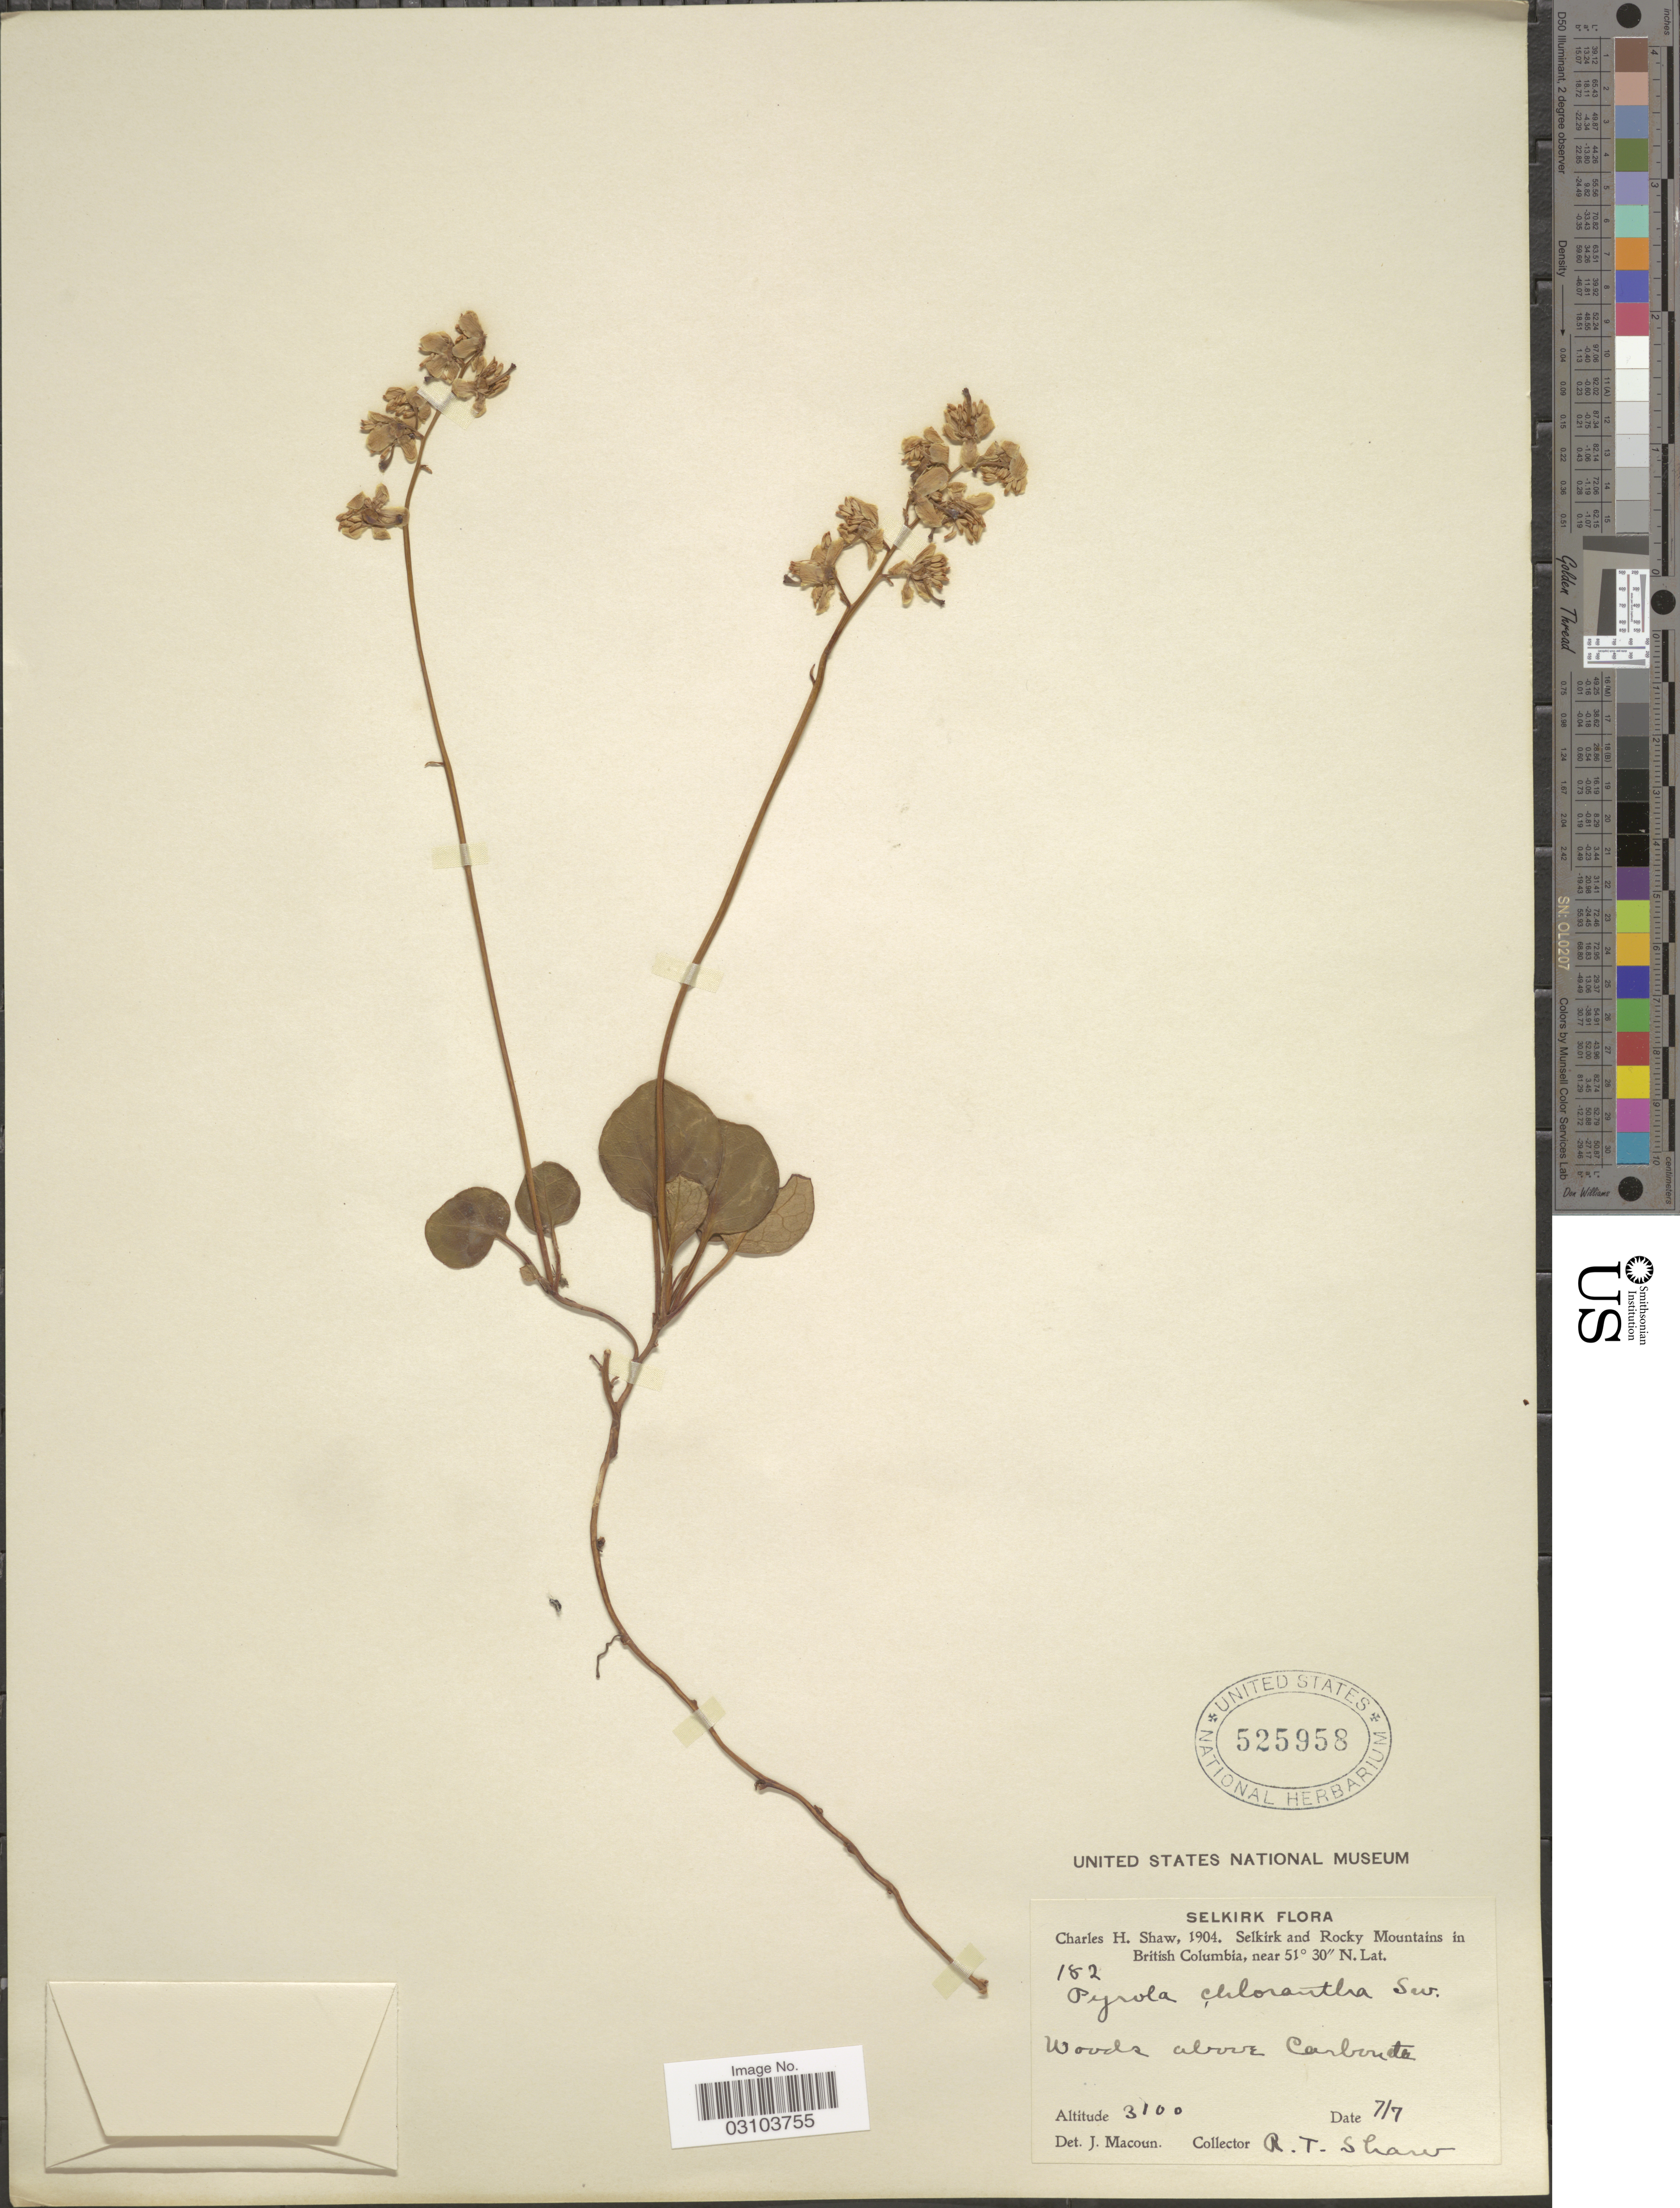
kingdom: Plantae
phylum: Tracheophyta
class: Magnoliopsida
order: Ericales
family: Ericaceae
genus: Pyrola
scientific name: Pyrola chlorantha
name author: Schweigg.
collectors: R. T. Shaw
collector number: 182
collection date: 1904-07-07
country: Canada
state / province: British Columbia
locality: Selkirk and Rocky Mountains in British Columbia. Woods above Carbonate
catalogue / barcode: US 525958